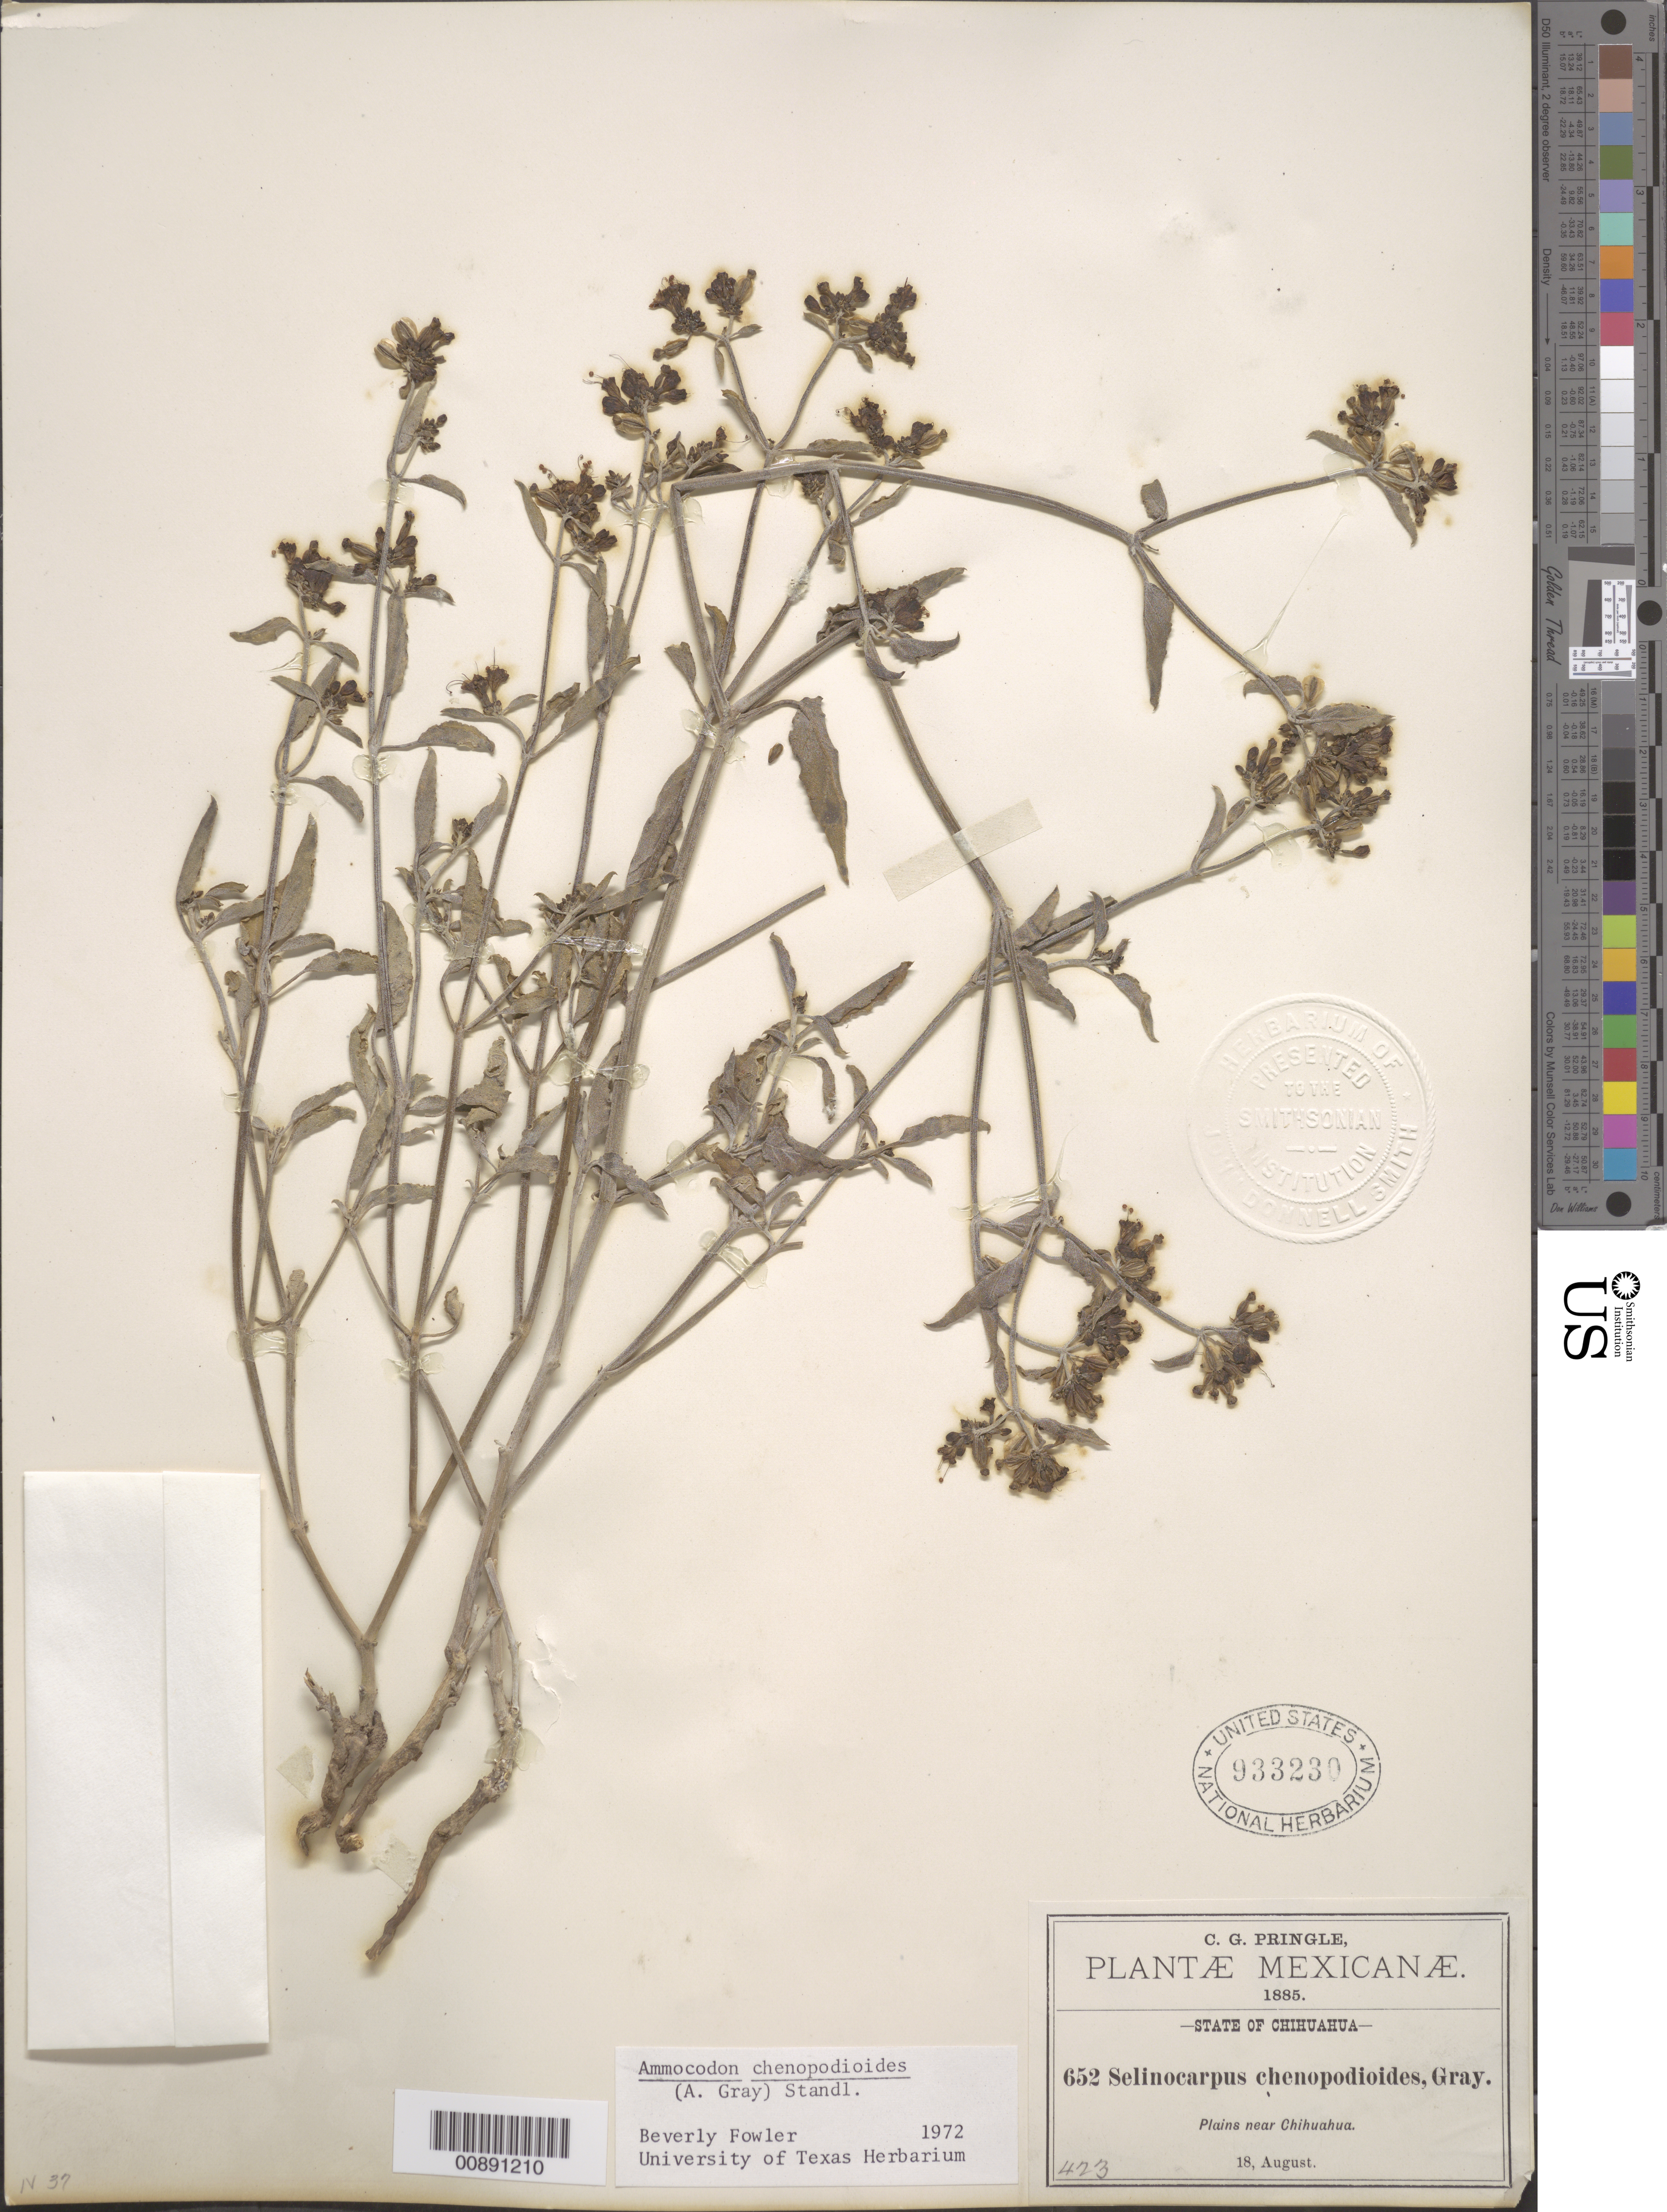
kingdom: Plantae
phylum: Tracheophyta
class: Magnoliopsida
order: Caryophyllales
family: Nyctaginaceae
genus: Acleisanthes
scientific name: Acleisanthes chenopodioides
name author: (A. Gray) R.A. Levin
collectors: C. G. Pringle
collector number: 652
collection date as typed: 18 Aug 1885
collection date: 1885-08-18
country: Mexico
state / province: Chihuahua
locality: Near Chihuahua.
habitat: Plains.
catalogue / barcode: US 933230